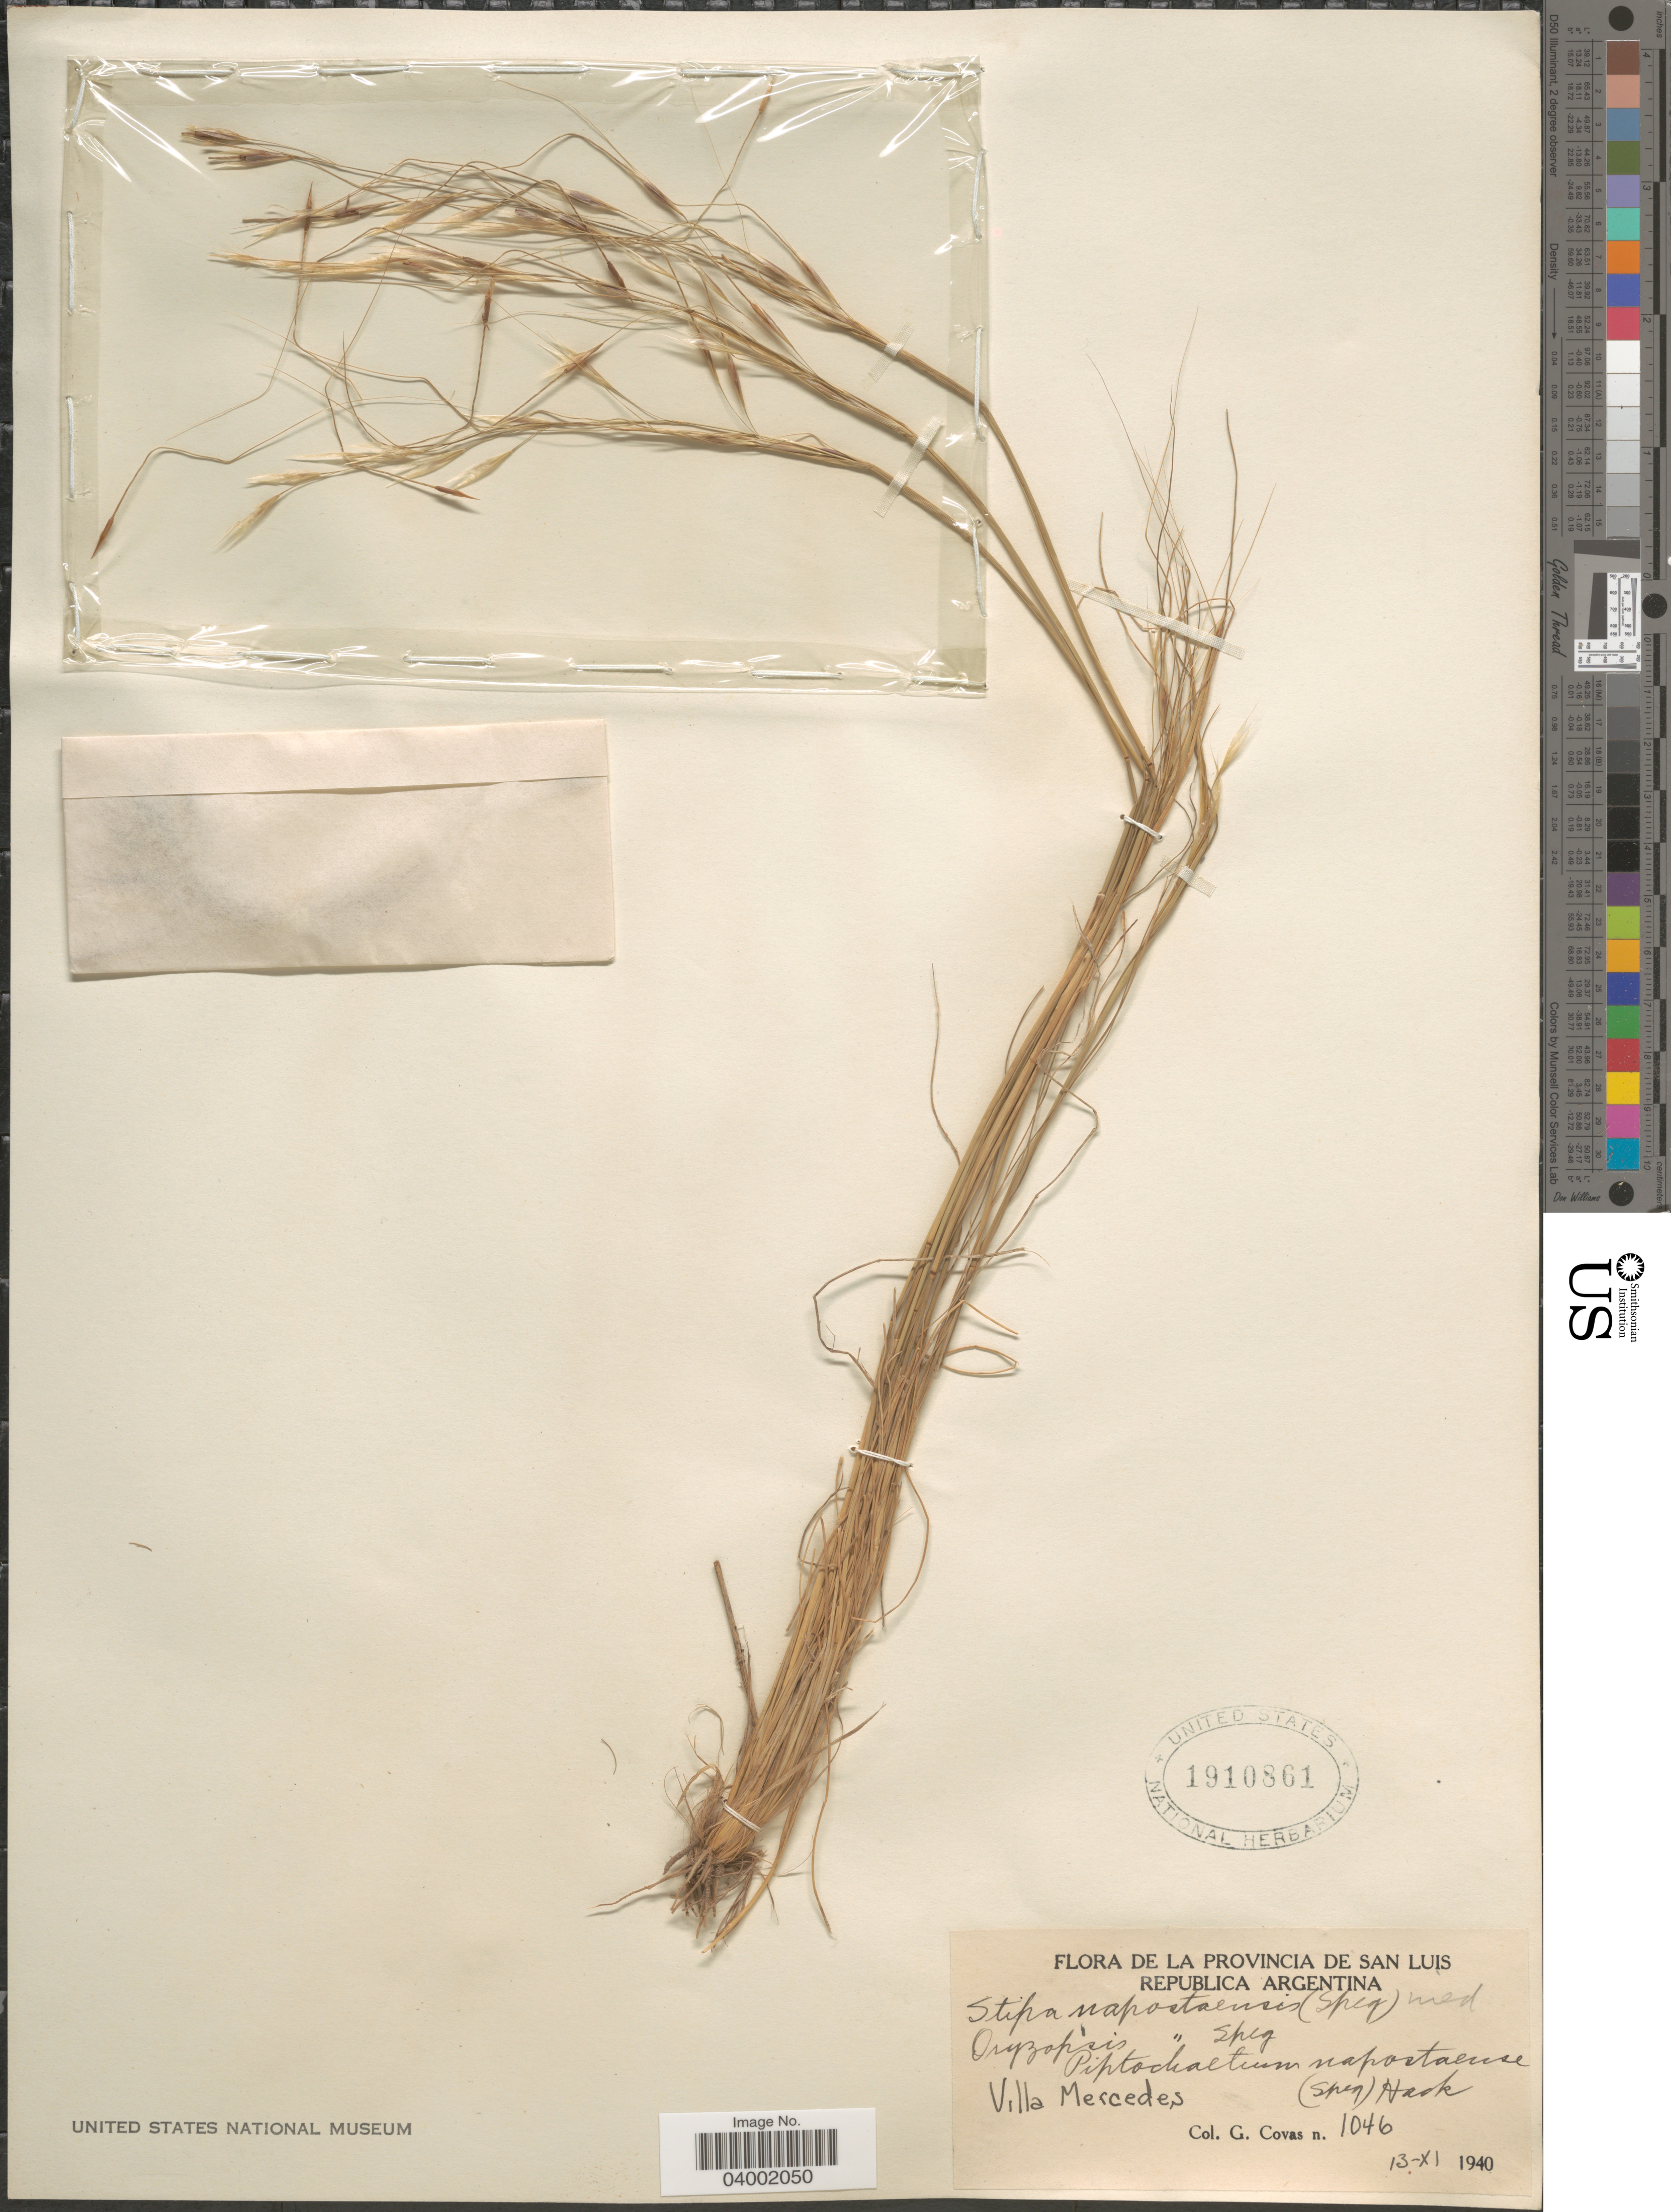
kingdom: Plantae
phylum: Tracheophyta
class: Liliopsida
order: Poales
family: Poaceae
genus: Piptochaetium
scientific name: Piptochaetium napostaense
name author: (Speg.) Hack.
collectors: G. Covas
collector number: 1046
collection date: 1940-11-13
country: Argentina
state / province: San Luis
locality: Republica Argentina. Villa Mercedes.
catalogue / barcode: US 1910861